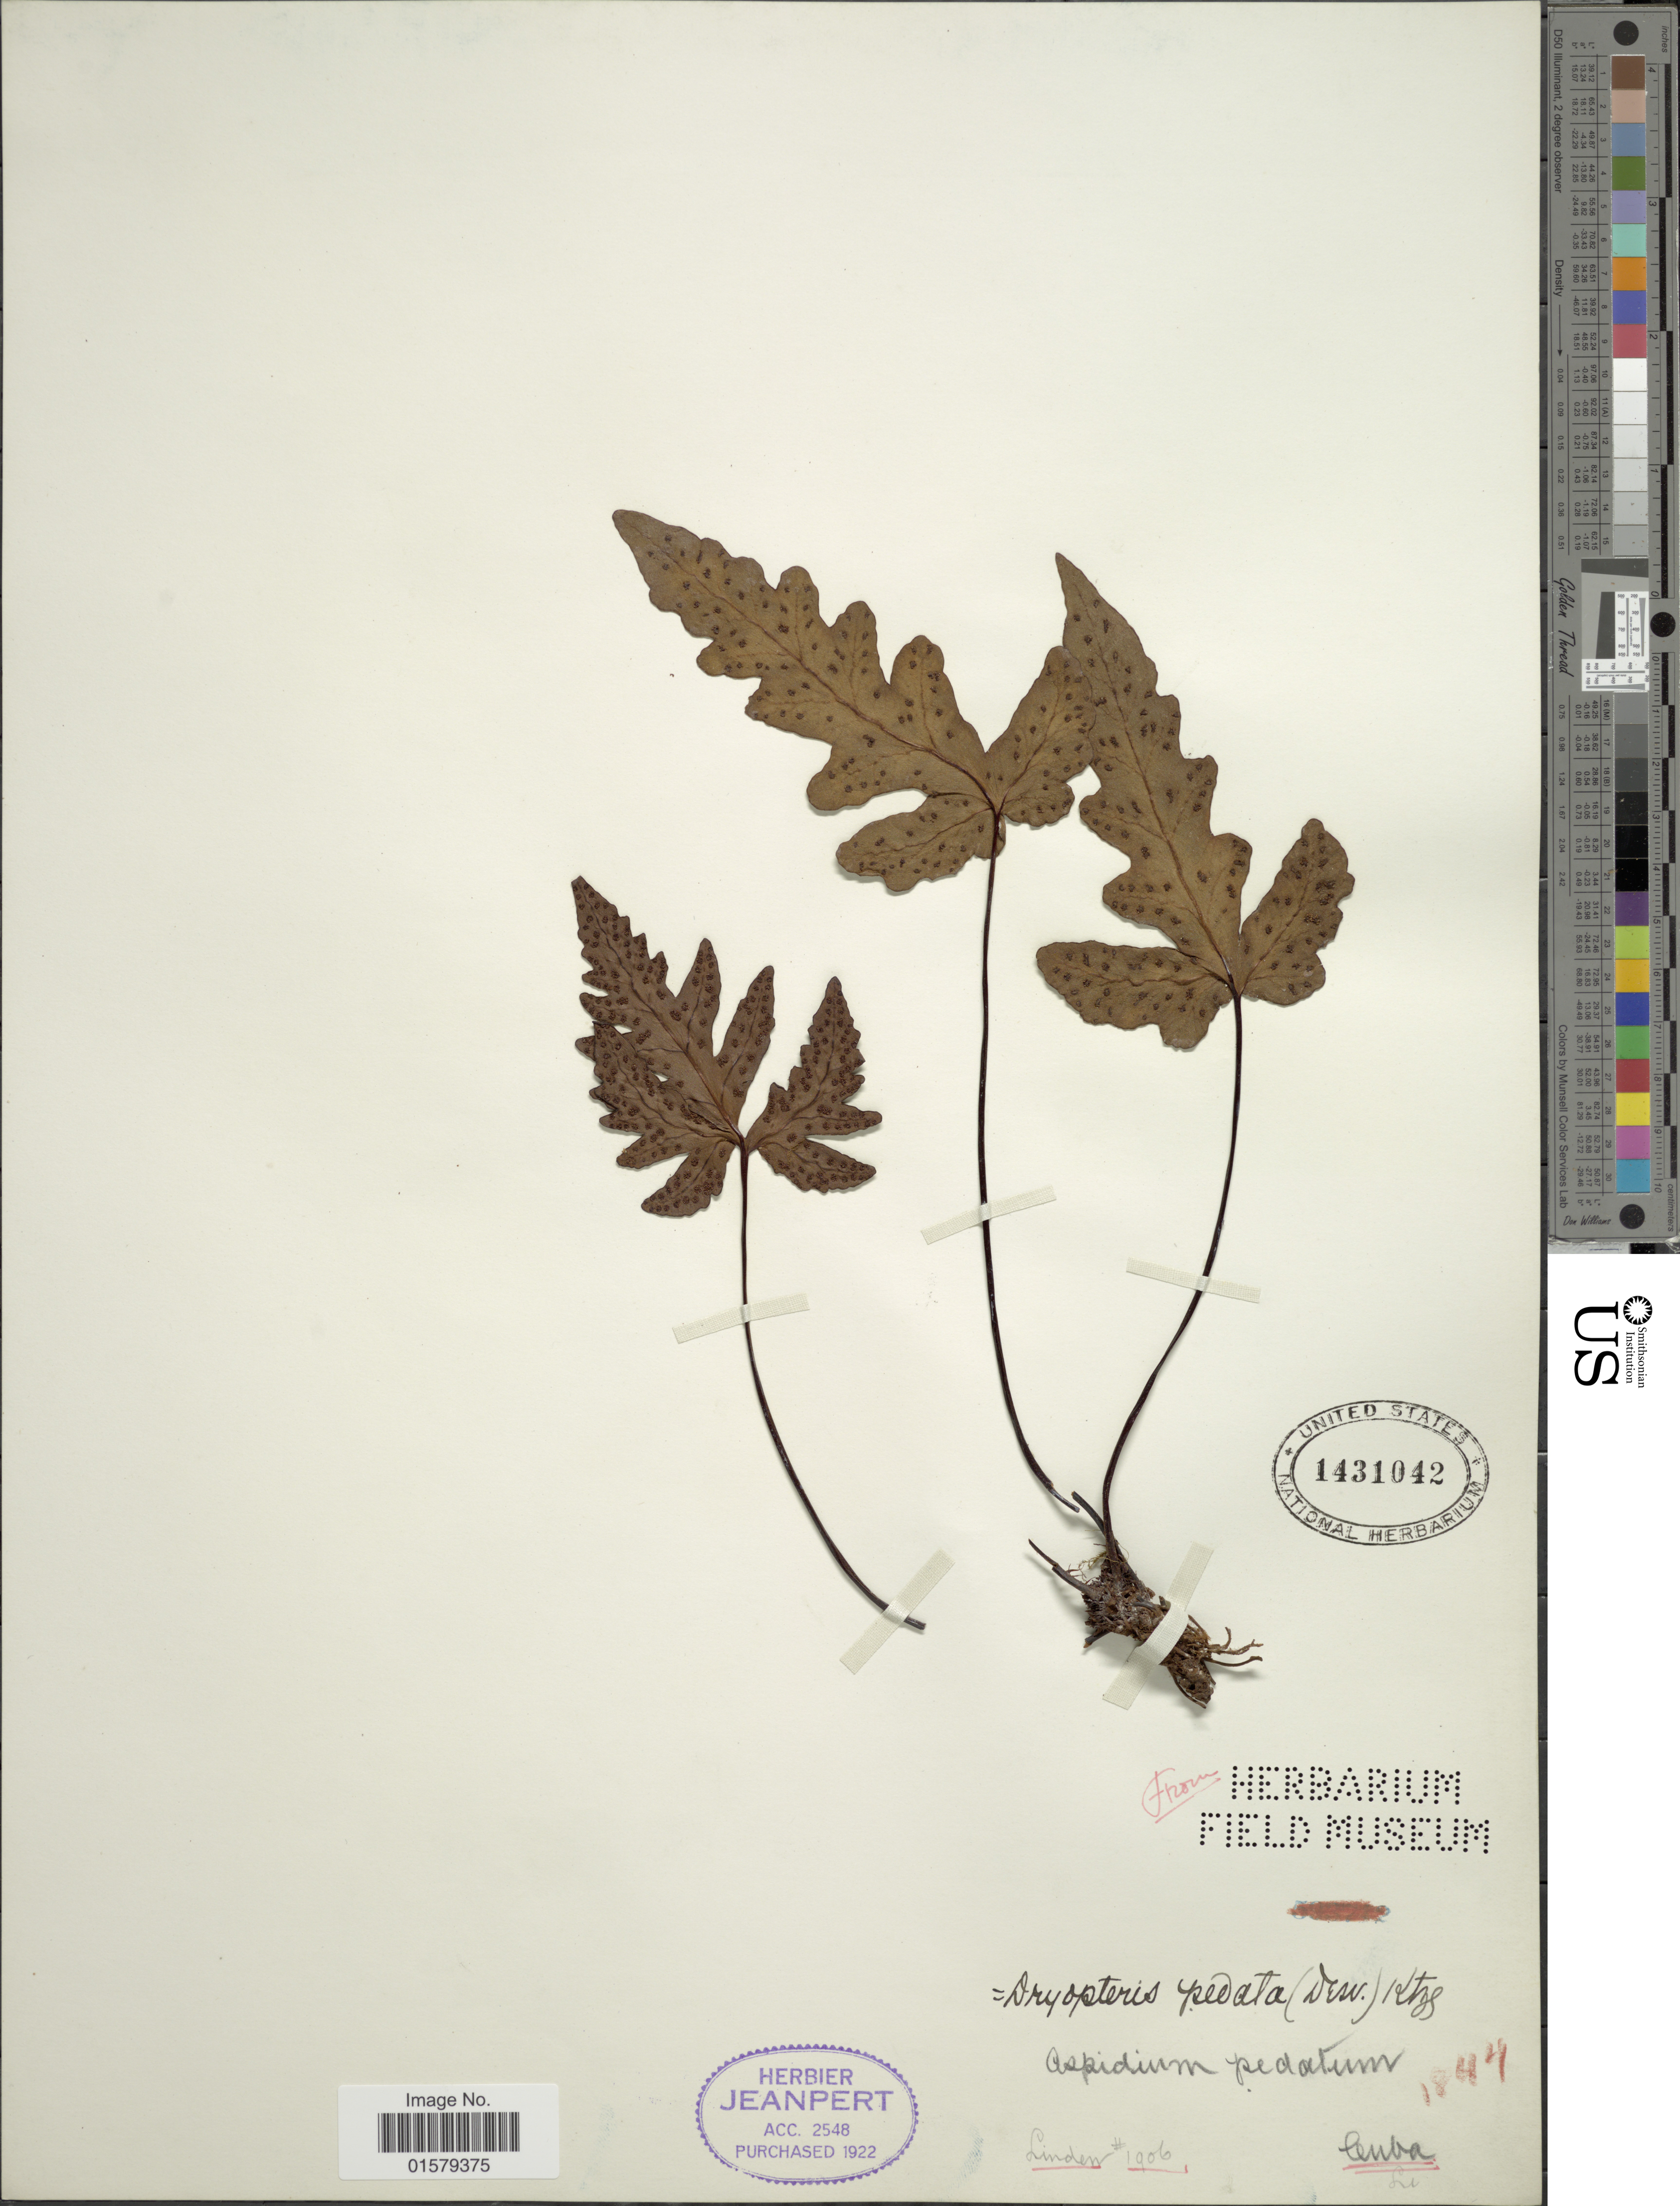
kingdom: Plantae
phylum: Tracheophyta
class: Polypodiopsida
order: Polypodiales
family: Tectariaceae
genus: Tectaria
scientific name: Tectaria pedata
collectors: -- Linden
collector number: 1906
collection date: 1844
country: Cuba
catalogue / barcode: US 1431042